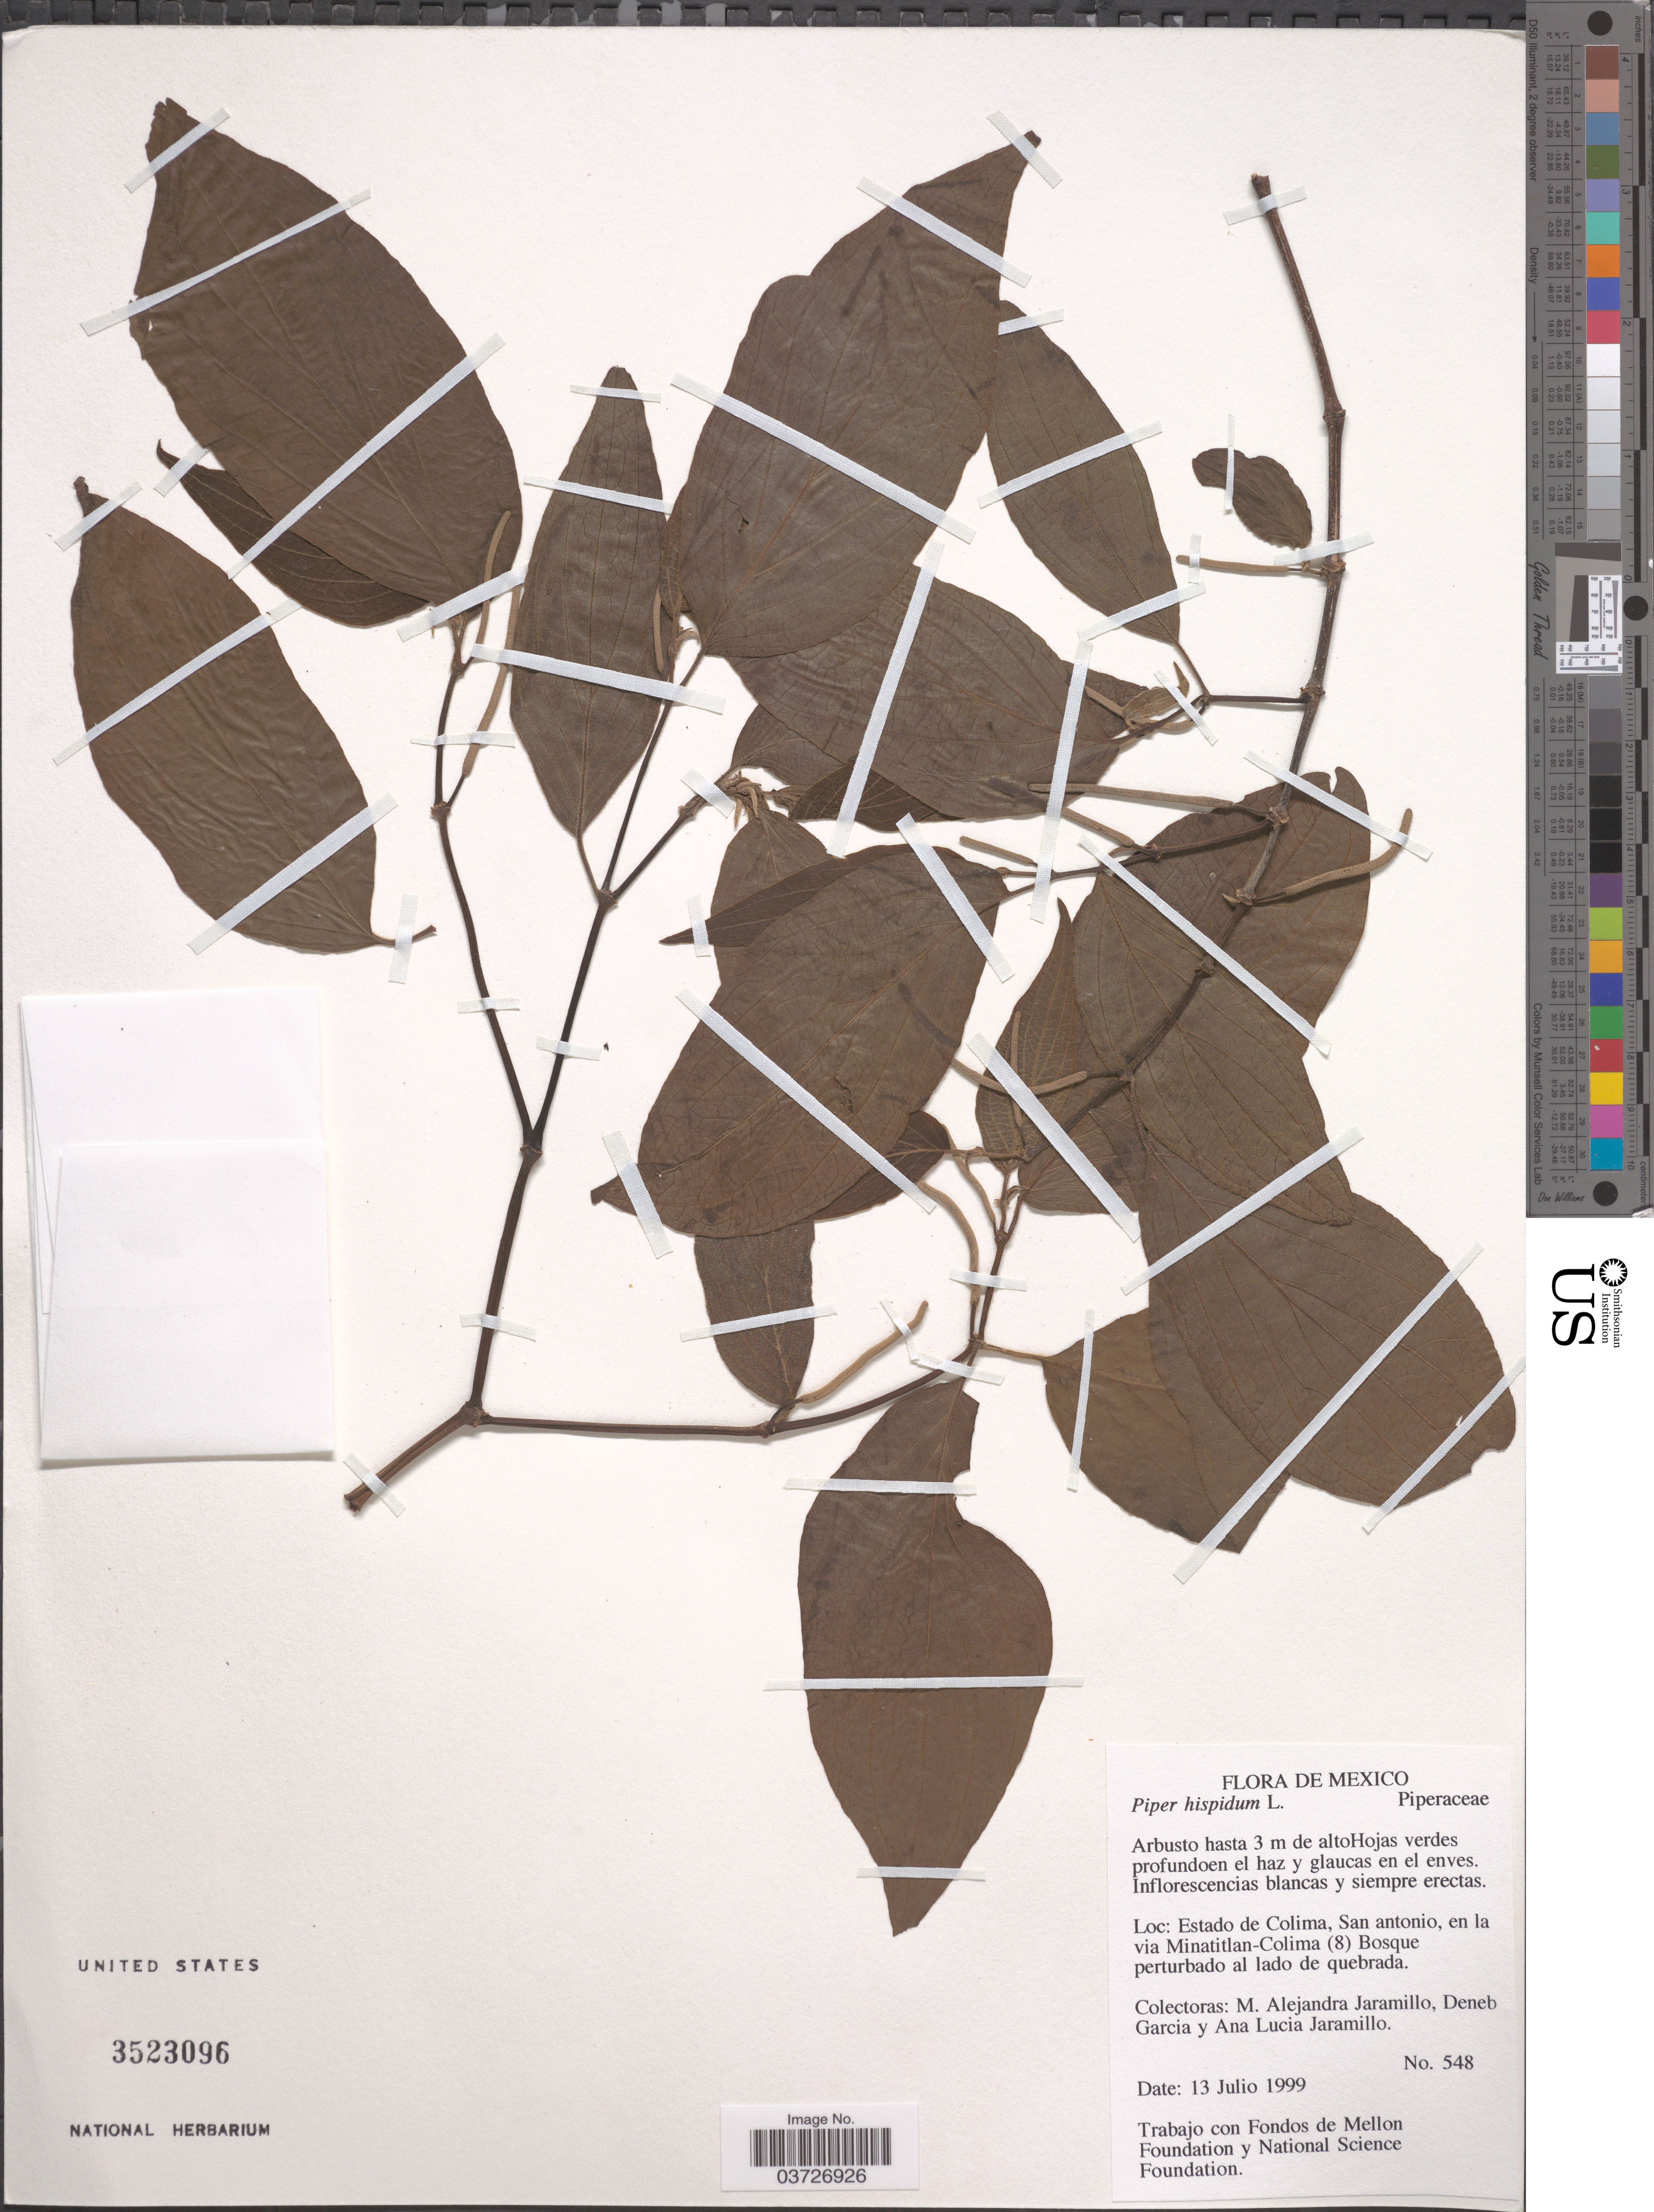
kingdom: Plantae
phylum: Tracheophyta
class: Magnoliopsida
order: Piperales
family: Piperaceae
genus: Piper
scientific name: Piper hispidum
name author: Sw.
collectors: M. A. Jaramillo, D. Garcia & A. Jaramillo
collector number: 548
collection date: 1999-07-13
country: Mexico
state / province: Colima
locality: San antonio, en la via Minatitlan-Colima (8).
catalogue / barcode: US 3523096